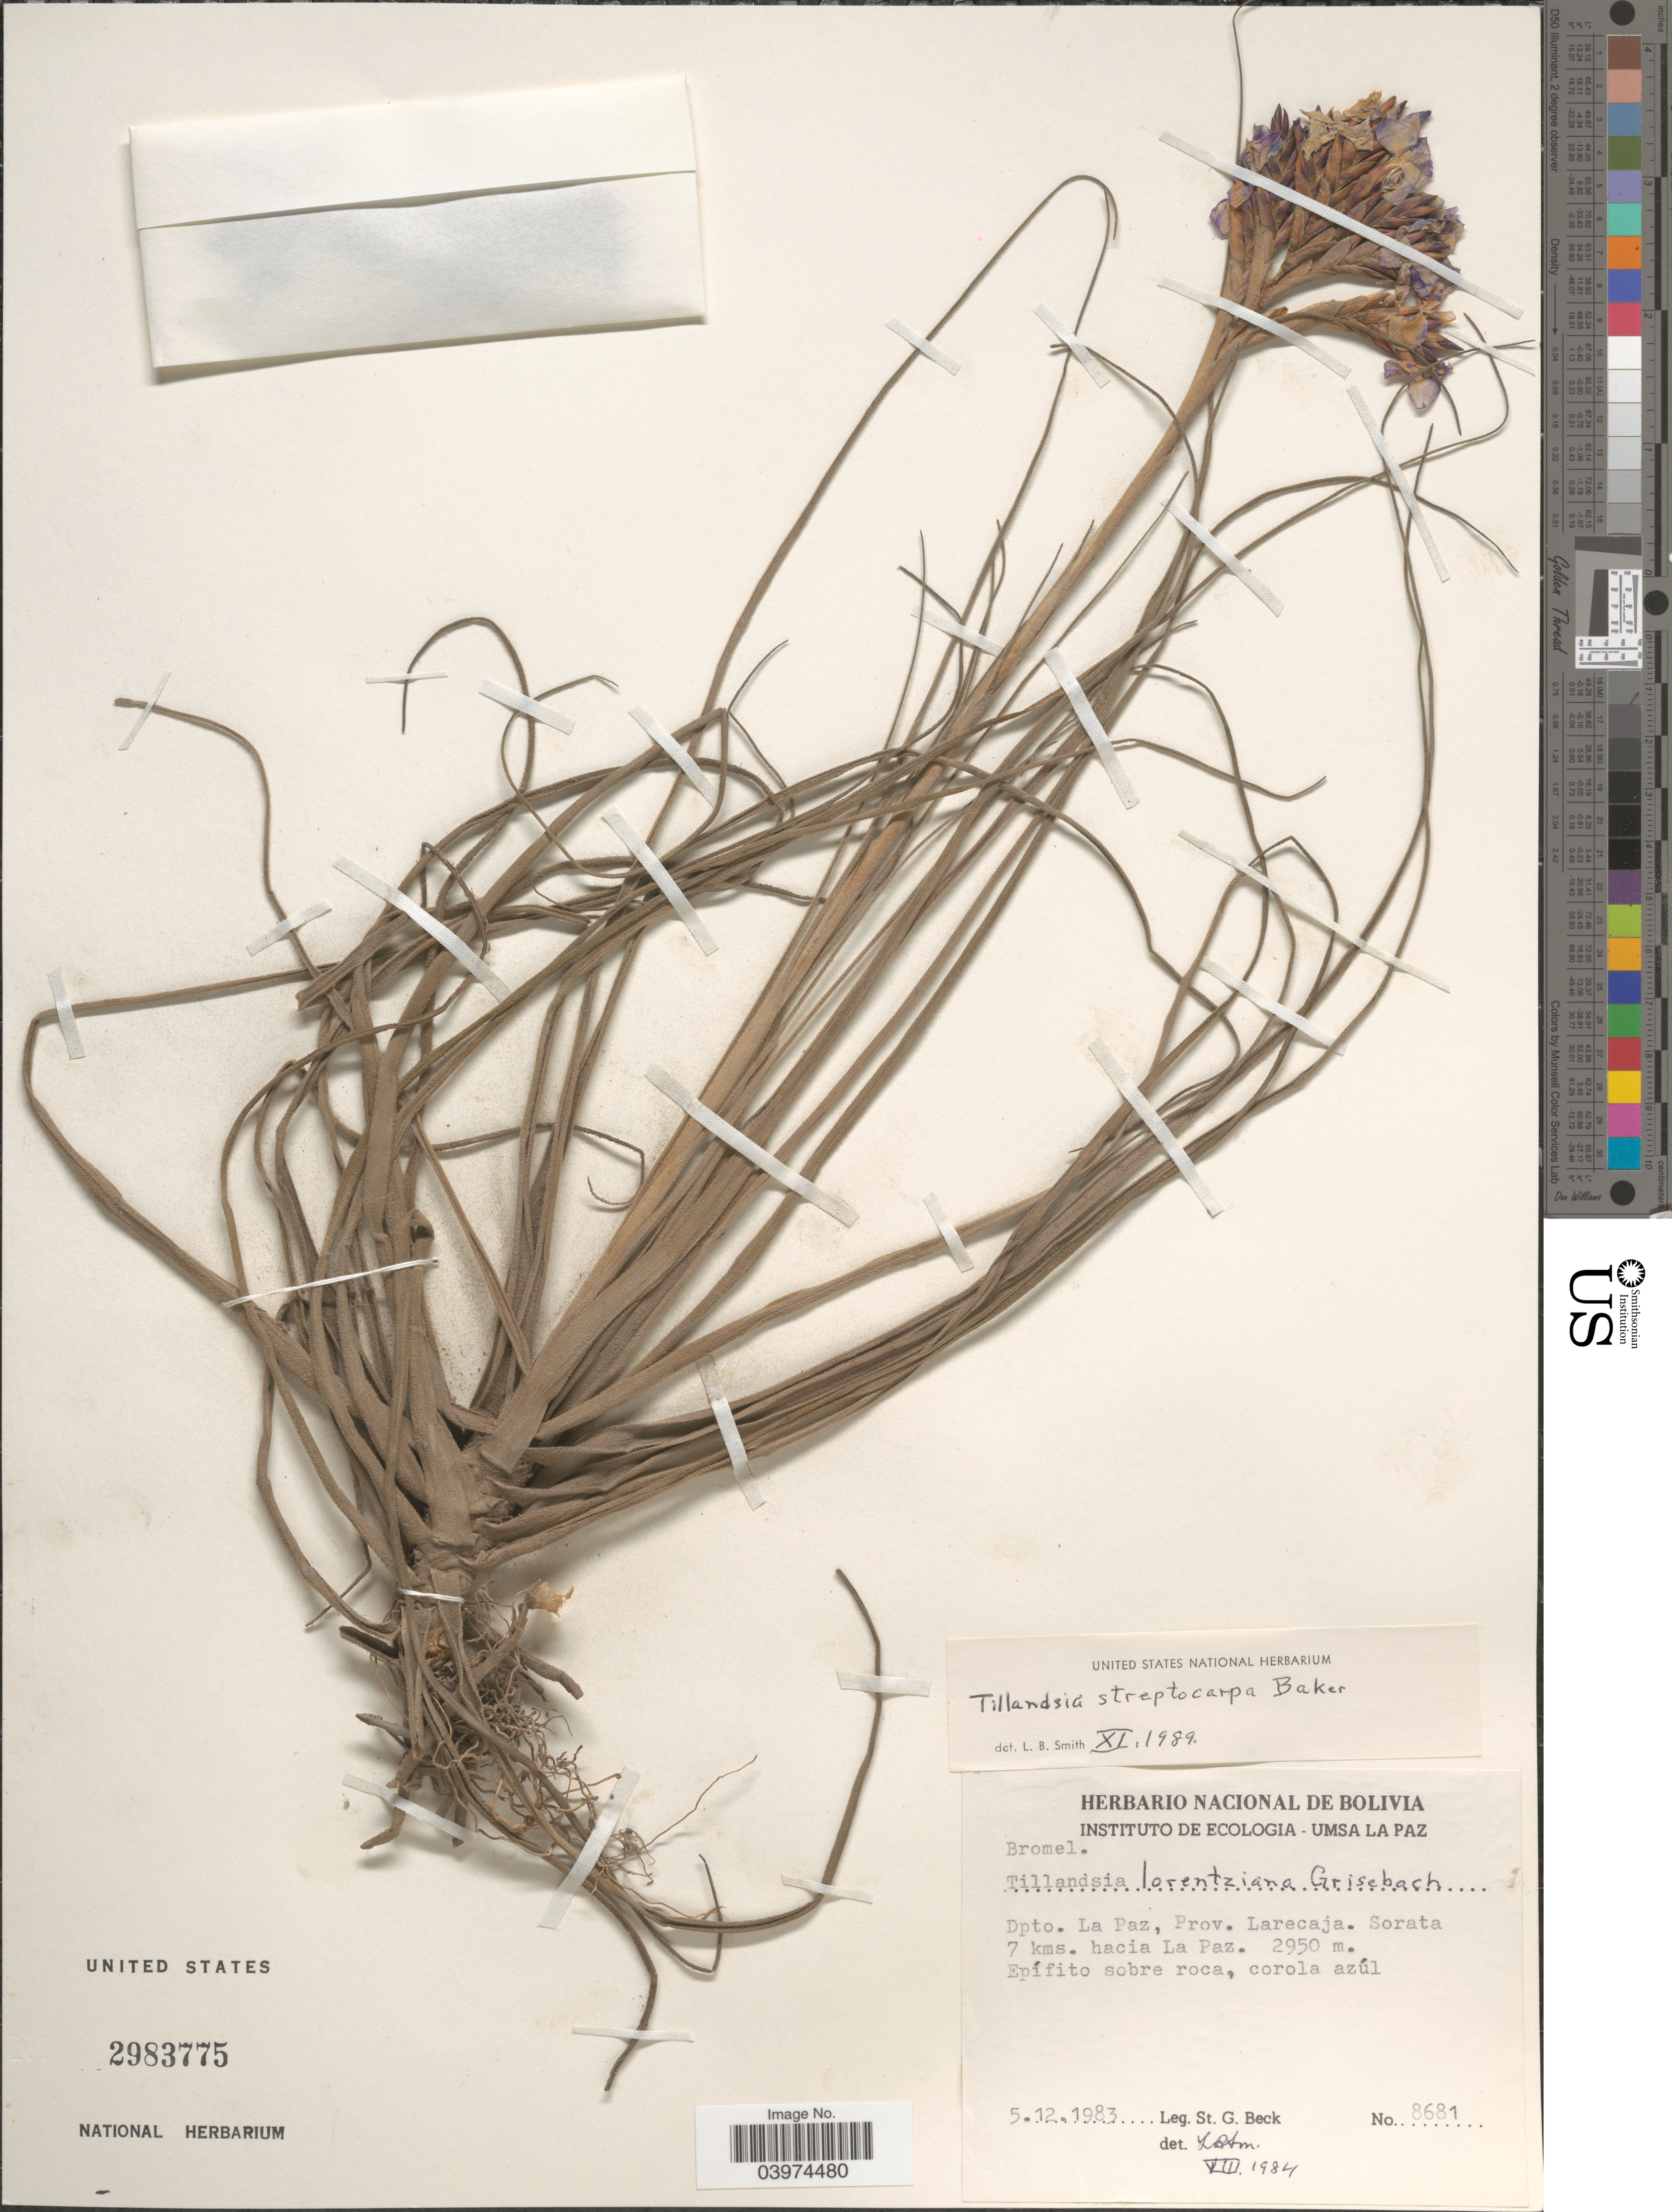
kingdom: Plantae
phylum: Tracheophyta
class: Liliopsida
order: Poales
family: Bromeliaceae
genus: Tillandsia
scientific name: Tillandsia streptocarpa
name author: Baker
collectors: S. G. Beck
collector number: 8681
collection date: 1983-12-05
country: Bolivia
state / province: La Paz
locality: Dpto. La Paz, Prov. Larecaja. Sorata 7 kms. hacia La Paz.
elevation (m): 2950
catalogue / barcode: US 2983775